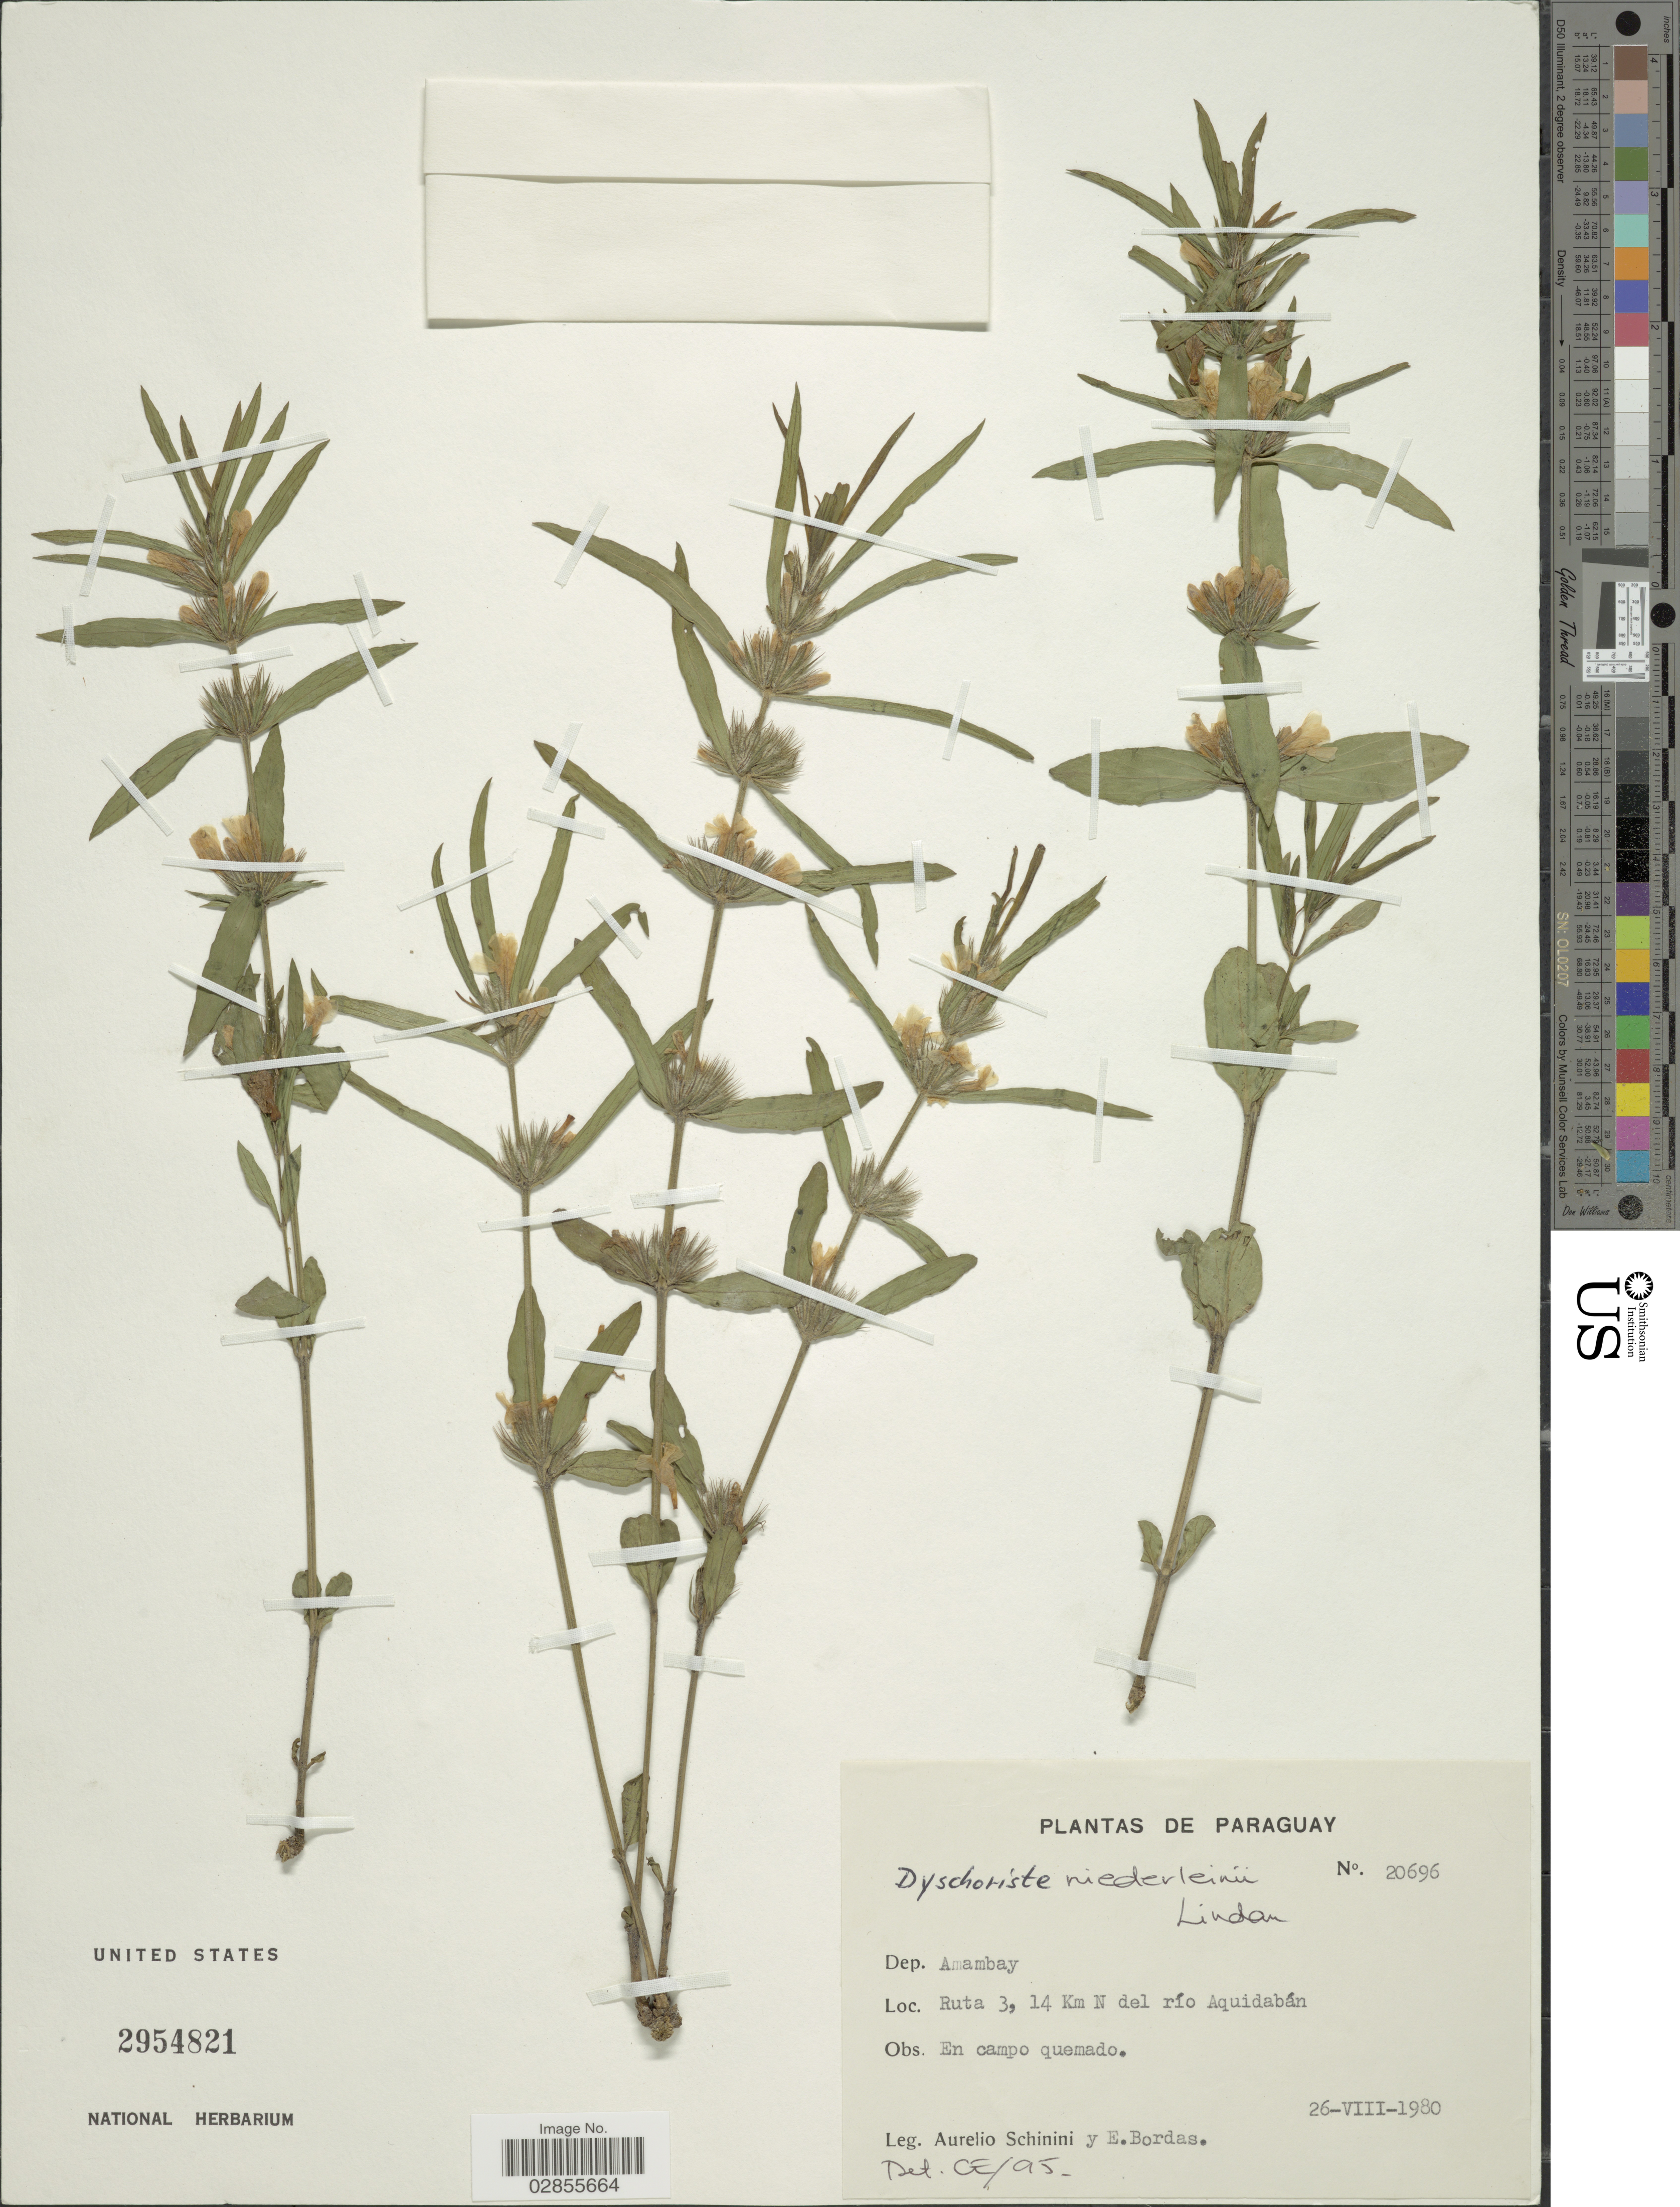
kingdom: Plantae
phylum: Tracheophyta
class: Magnoliopsida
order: Lamiales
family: Acanthaceae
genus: Dyschoriste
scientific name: Dyschoriste lavandulacea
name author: (Nees) Kuntze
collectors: A. Schinini & E. Bordas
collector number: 20696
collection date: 1980-08-26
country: Paraguay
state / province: Amambay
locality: Dep. Amambay. Ruta 3, 14 Km N del río Aquidabán.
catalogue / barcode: US 2954821